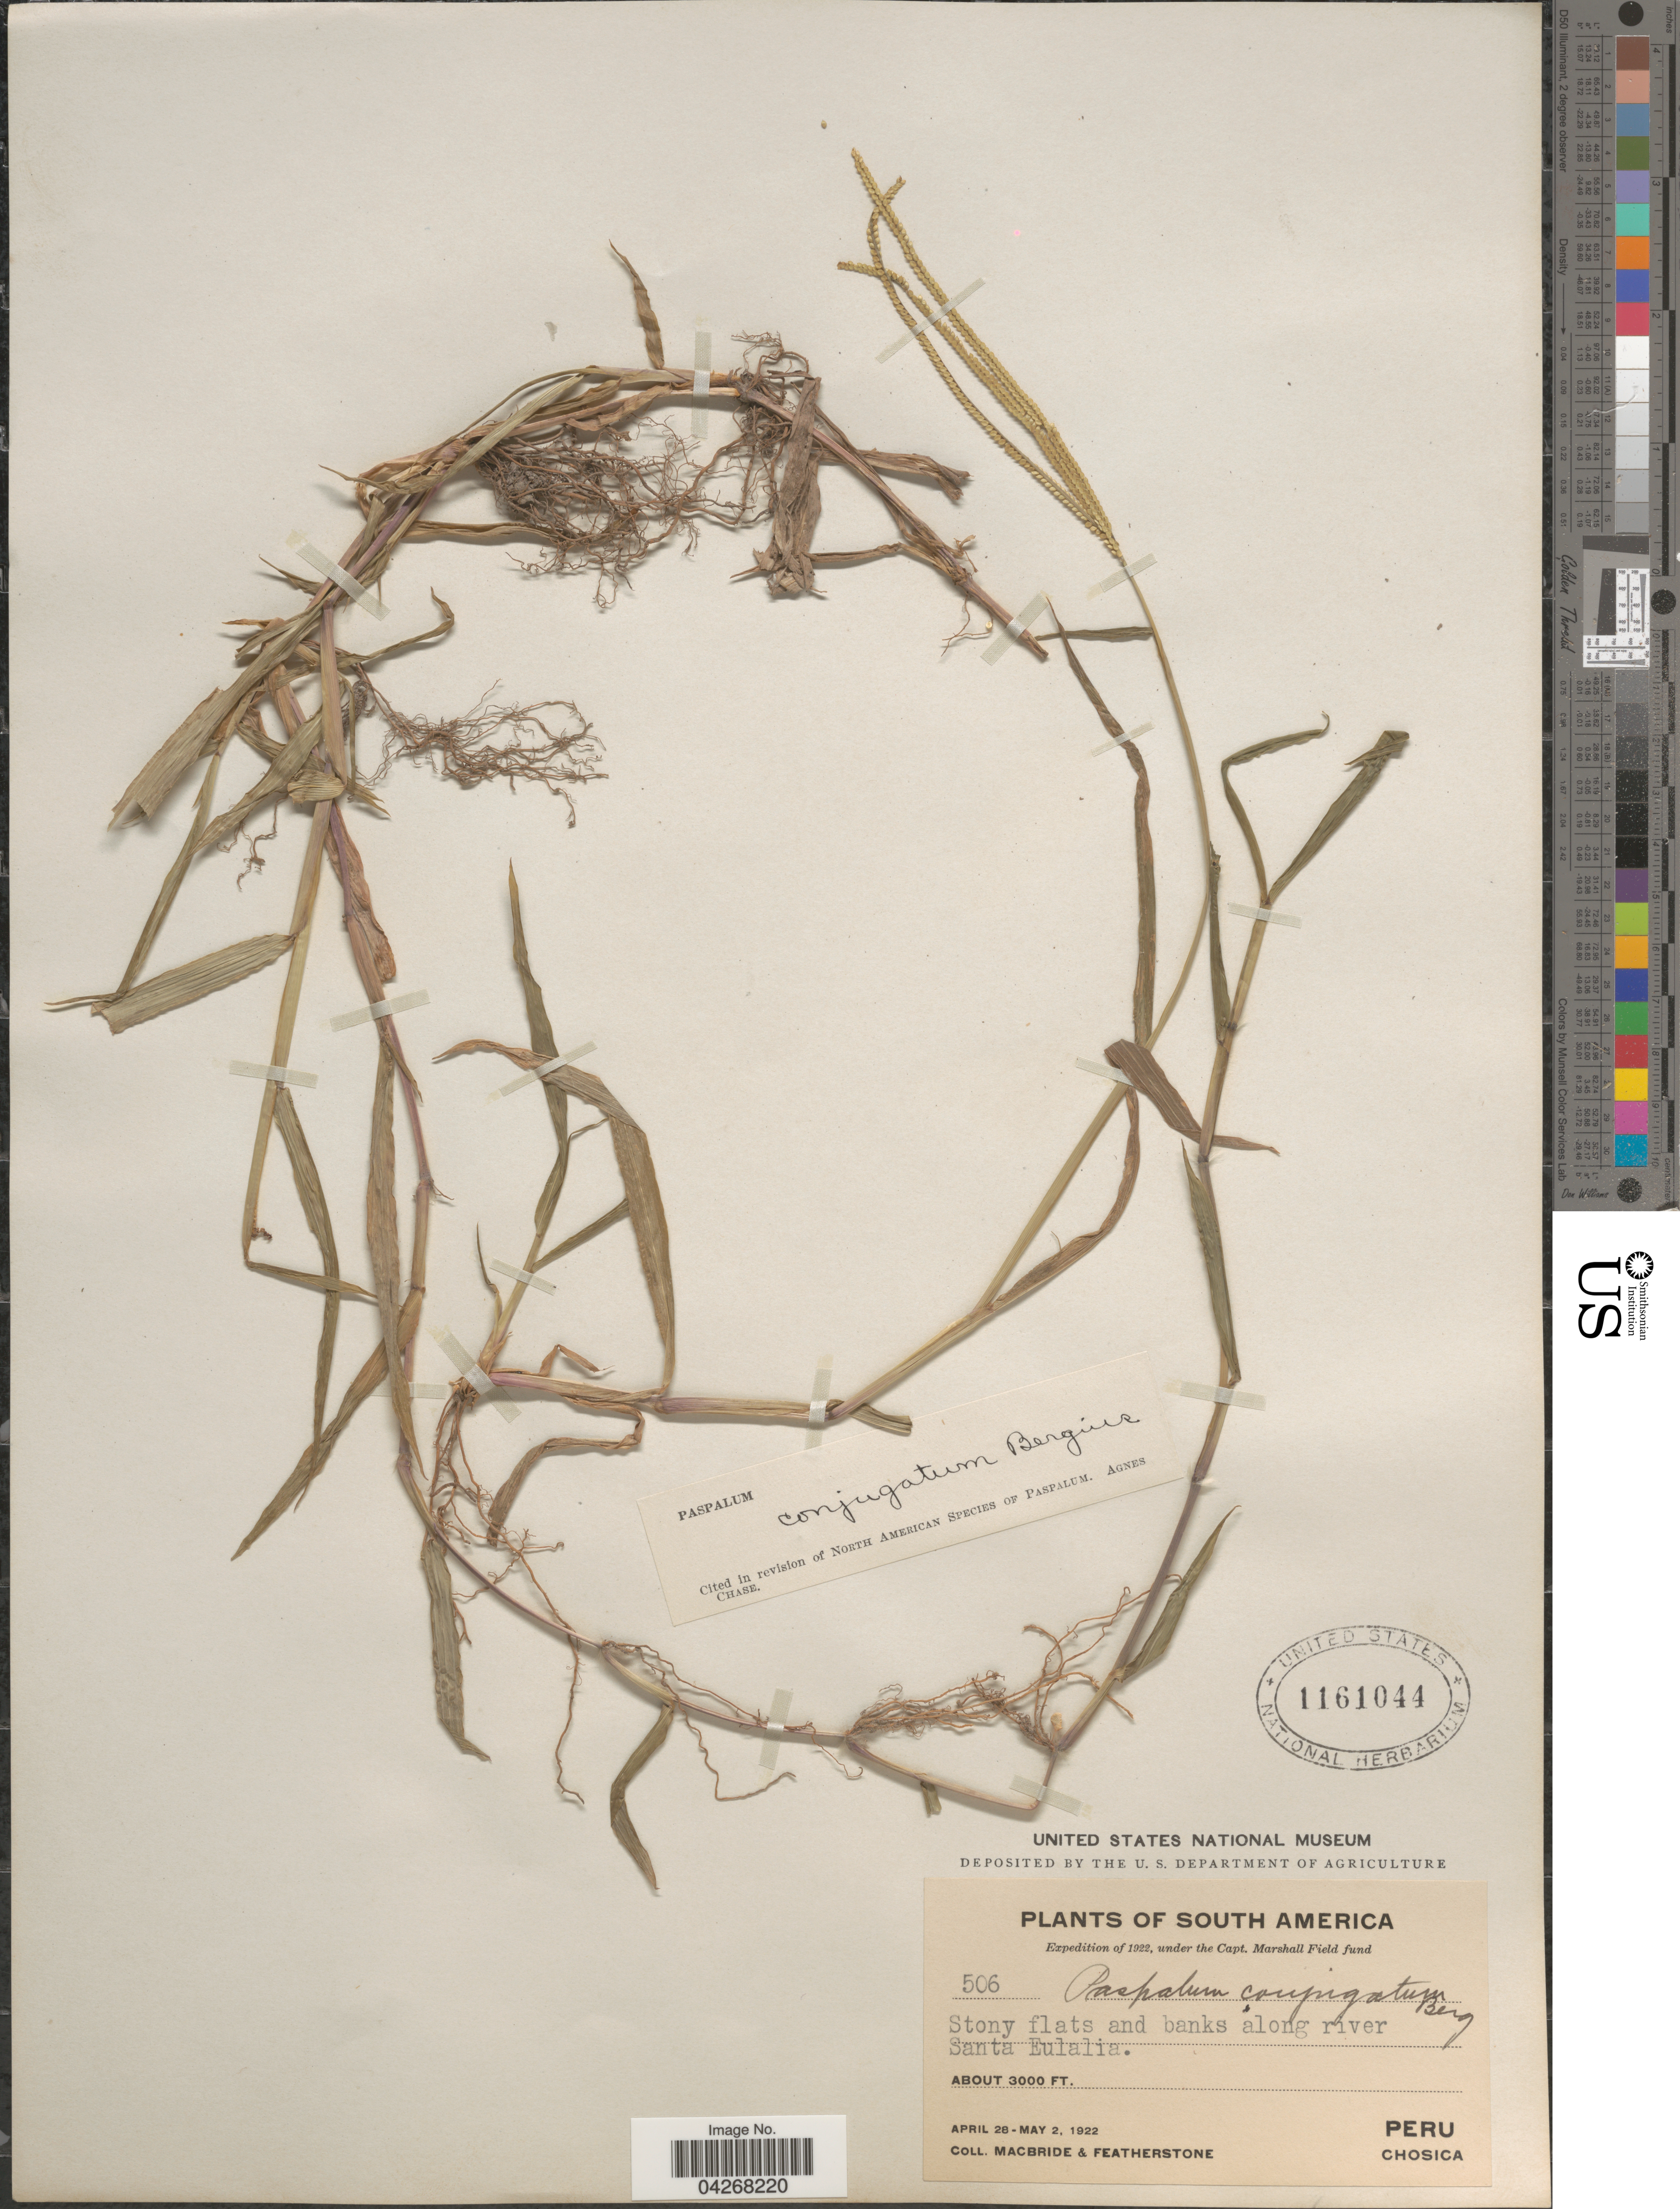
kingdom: Plantae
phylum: Tracheophyta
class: Liliopsida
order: Poales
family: Poaceae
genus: Paspalum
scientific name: Paspalum conjugatum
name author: P.J. Bergius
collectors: Macbride, -- & -. Featherstone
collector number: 506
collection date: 1922-04-28/1922-05-02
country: Peru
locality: Expedition of 1922. Along river Santa Eulalia. Chosica.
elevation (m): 914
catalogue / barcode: US 1161044